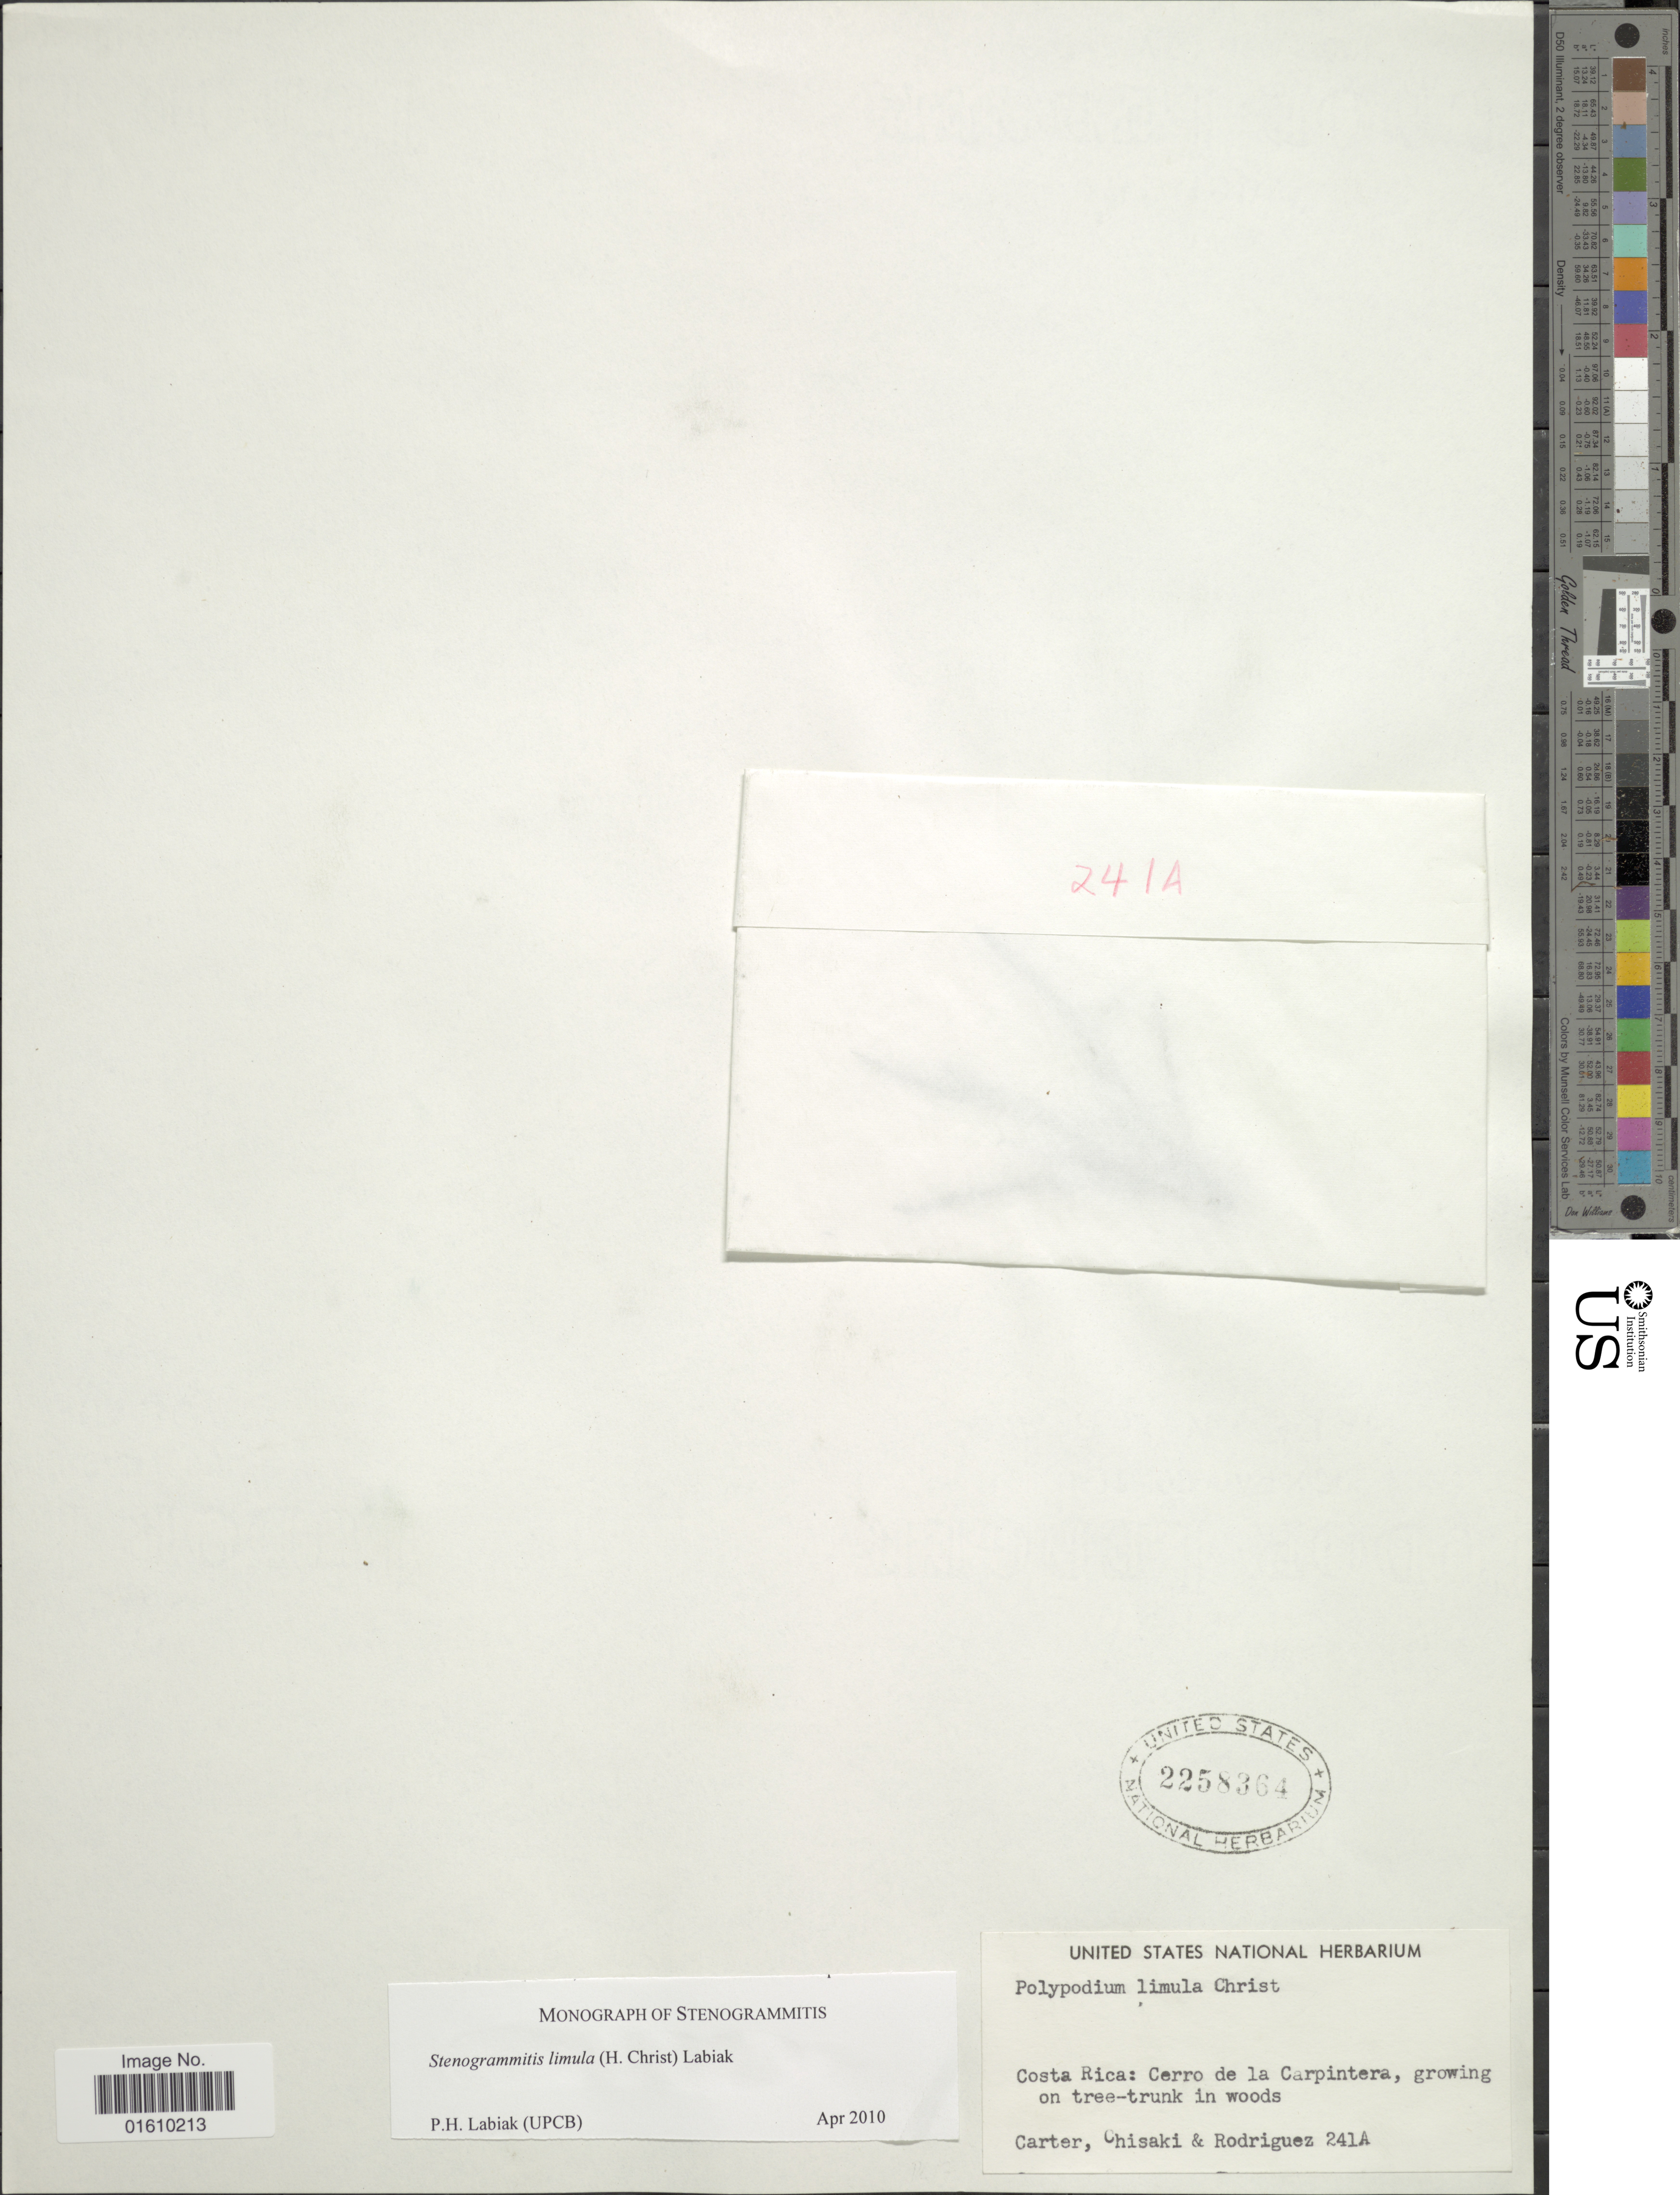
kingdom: Plantae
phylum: Tracheophyta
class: Polypodiopsida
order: Polypodiales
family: Polypodiaceae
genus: Stenogrammitis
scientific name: Stenogrammitis limula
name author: (Christ) Labiak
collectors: -. Carter, Chisaki & Rodriguez, --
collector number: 241A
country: Costa Rica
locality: Cerro de la Carpintera, growing on tree-trunk in woods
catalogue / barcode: US 2258364